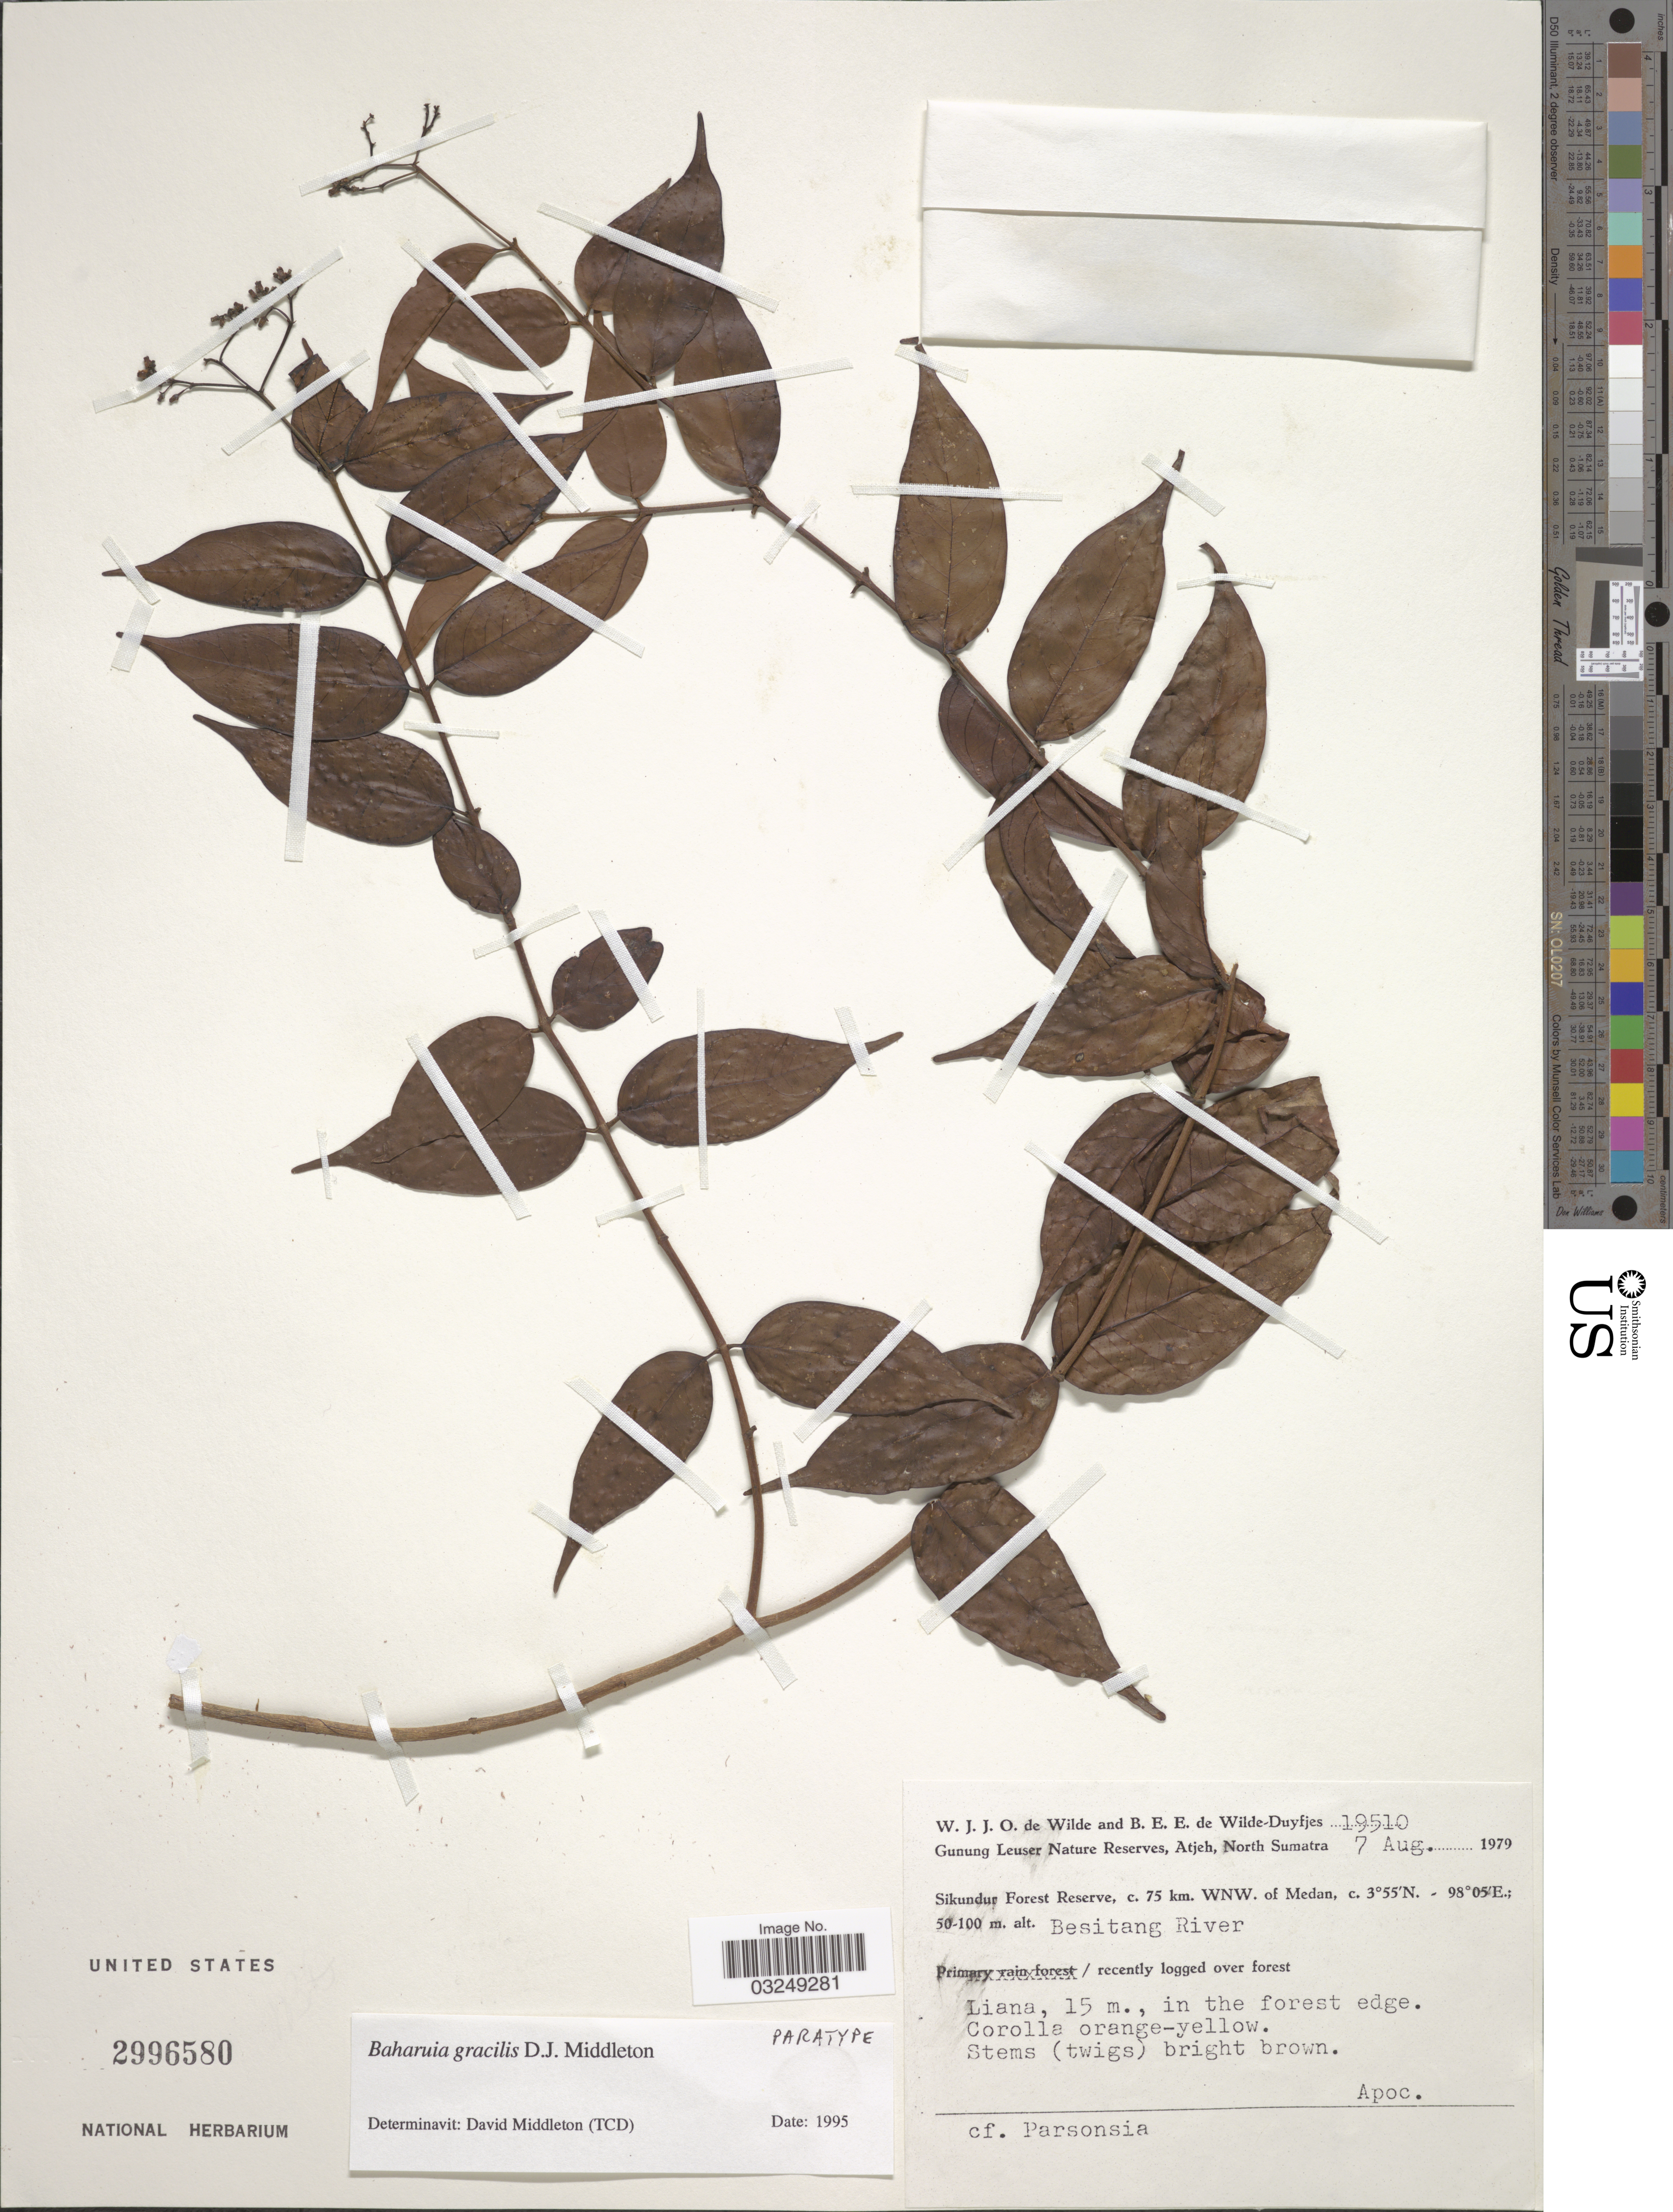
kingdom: Plantae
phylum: Tracheophyta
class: Magnoliopsida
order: Gentianales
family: Apocynaceae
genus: Baharuia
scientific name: Baharuia gracilis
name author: Mabb.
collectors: W. J. de Wilde & B. E. de Wilde-Duyfjes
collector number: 19510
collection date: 1979-08-07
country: Indonesia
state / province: Sumatra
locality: Gunung Leuser Nature Reserves, Atjeh, North Sumatra. Sikundur Forest Reserve, c. 75 km. WNW. of Medan. Besitang River.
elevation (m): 50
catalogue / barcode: US 2996580